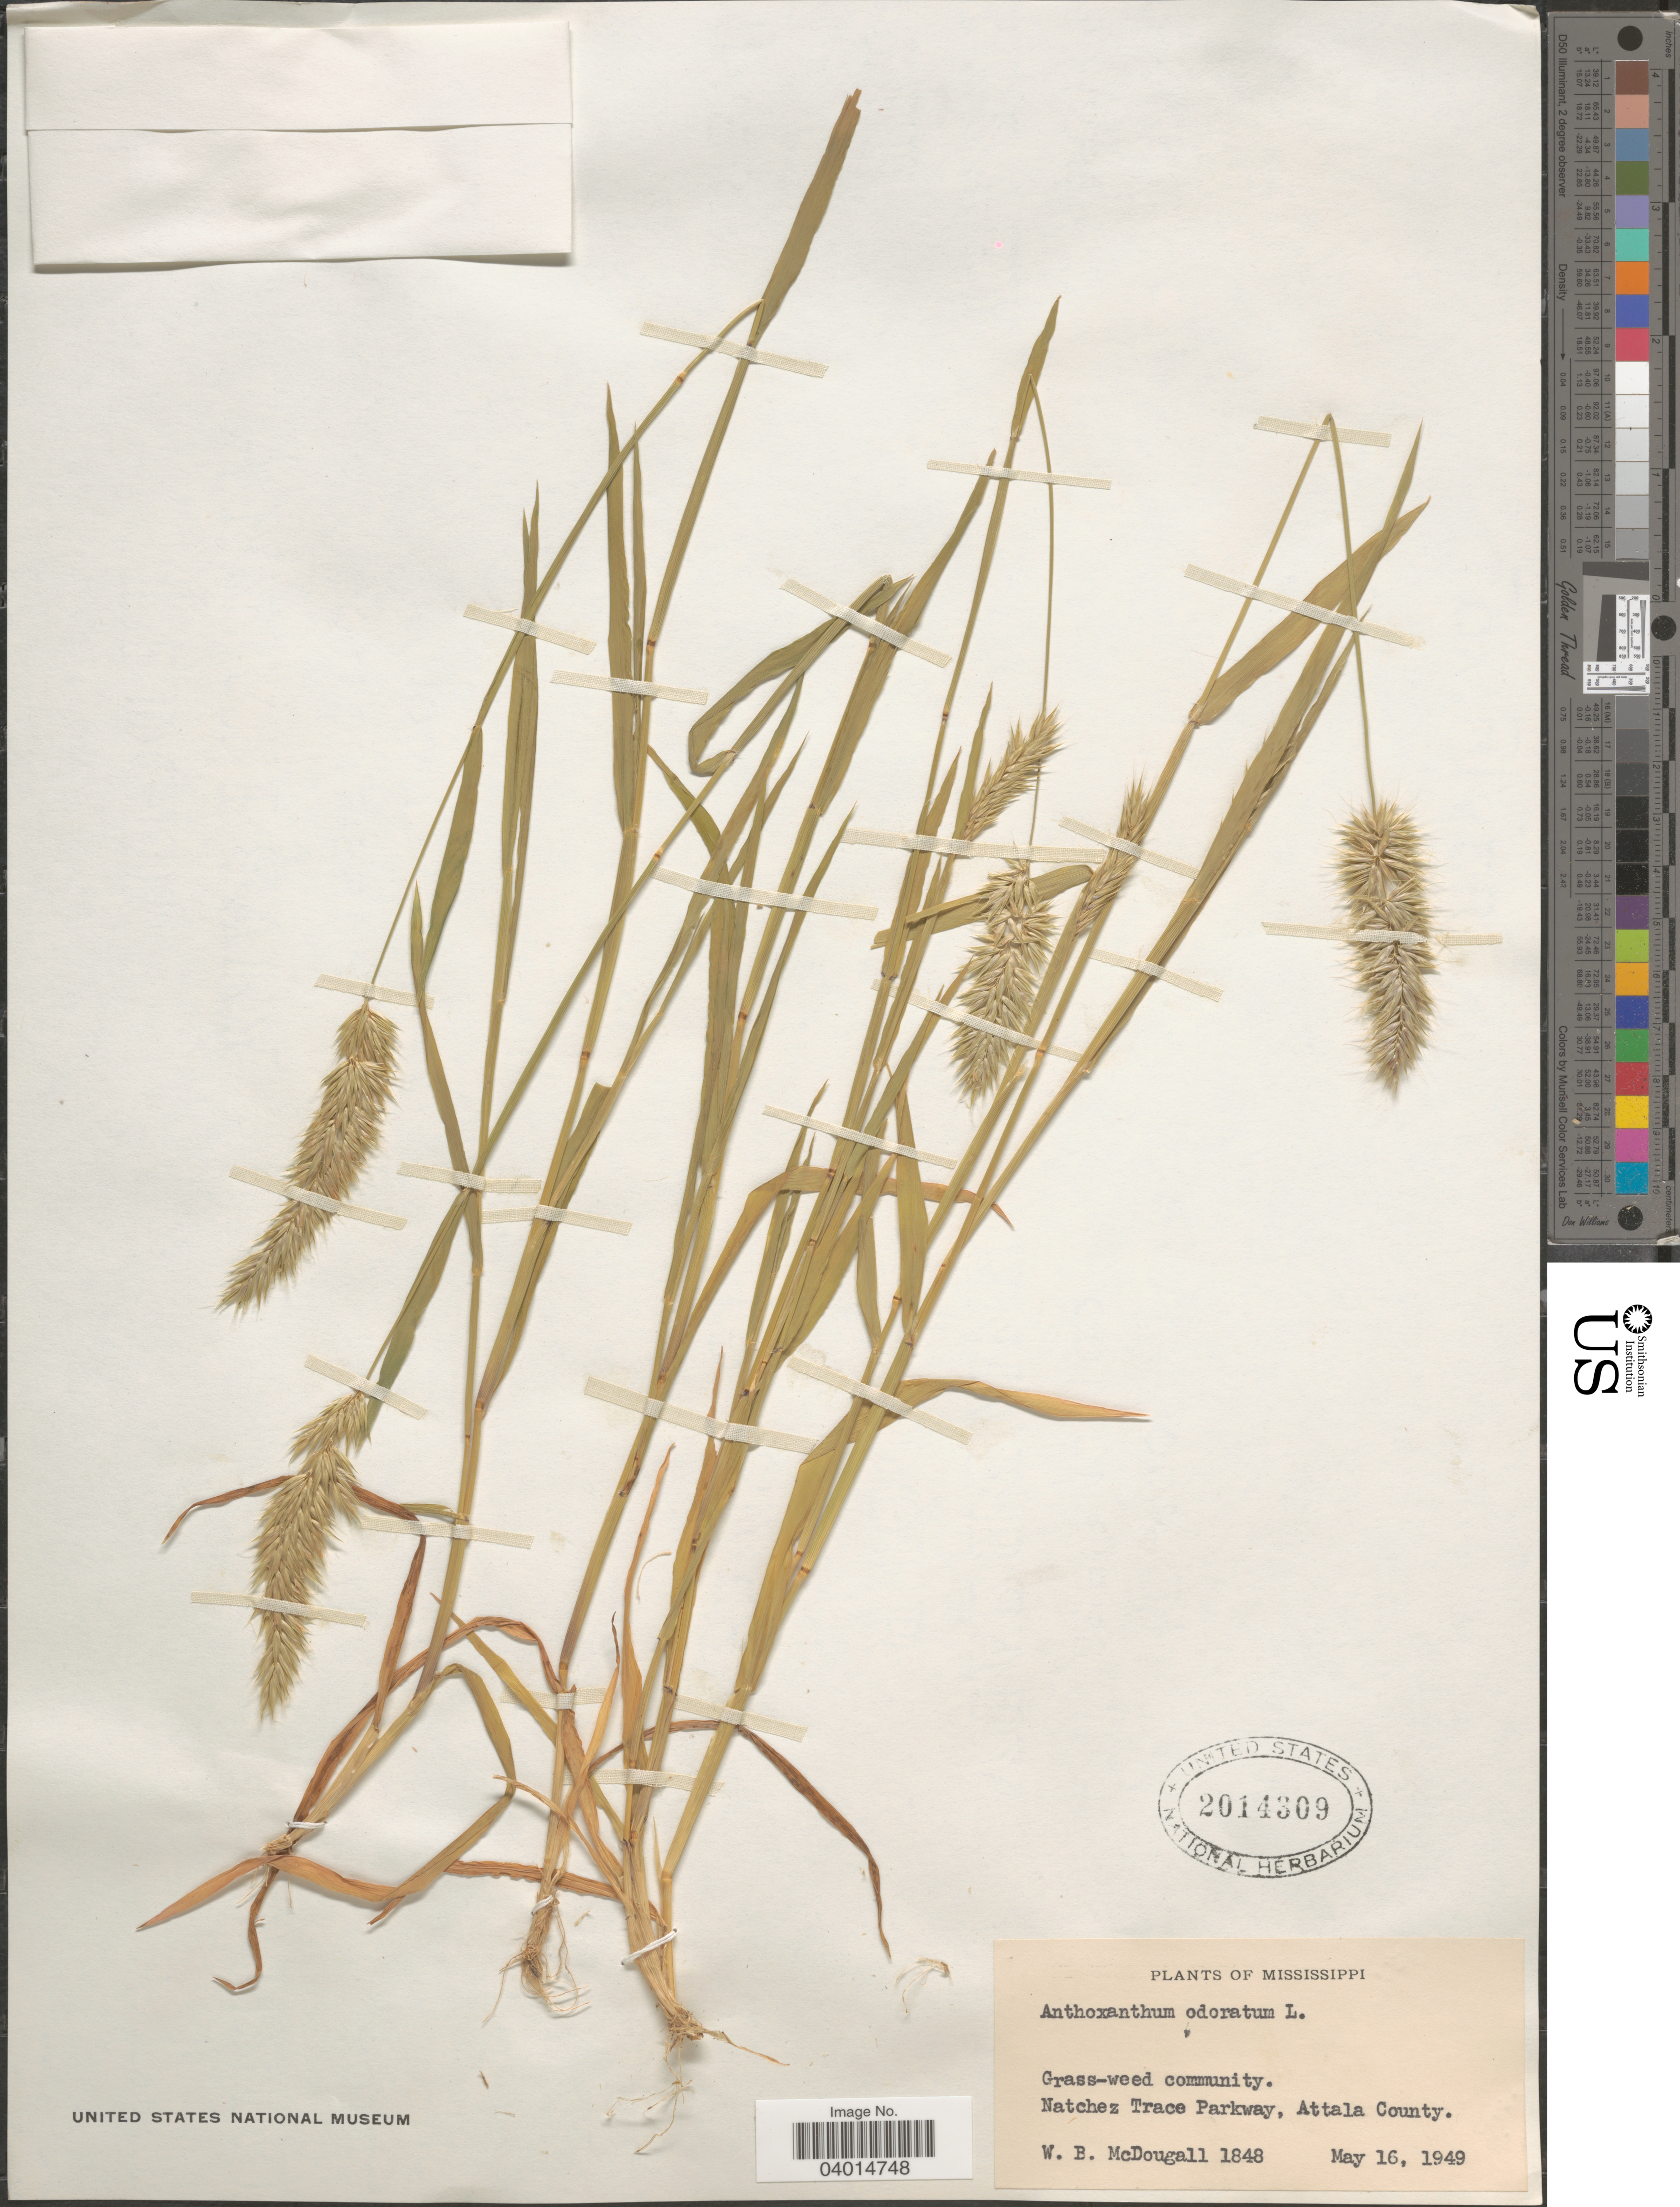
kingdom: Plantae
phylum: Tracheophyta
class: Liliopsida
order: Poales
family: Poaceae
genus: Anthoxanthum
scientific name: Anthoxanthum odoratum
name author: L.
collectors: W. B. McDougall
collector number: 1848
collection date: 1949-05-16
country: United States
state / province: Mississippi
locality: Natchez Trace Parkway, Attala County.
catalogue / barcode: US 2014309